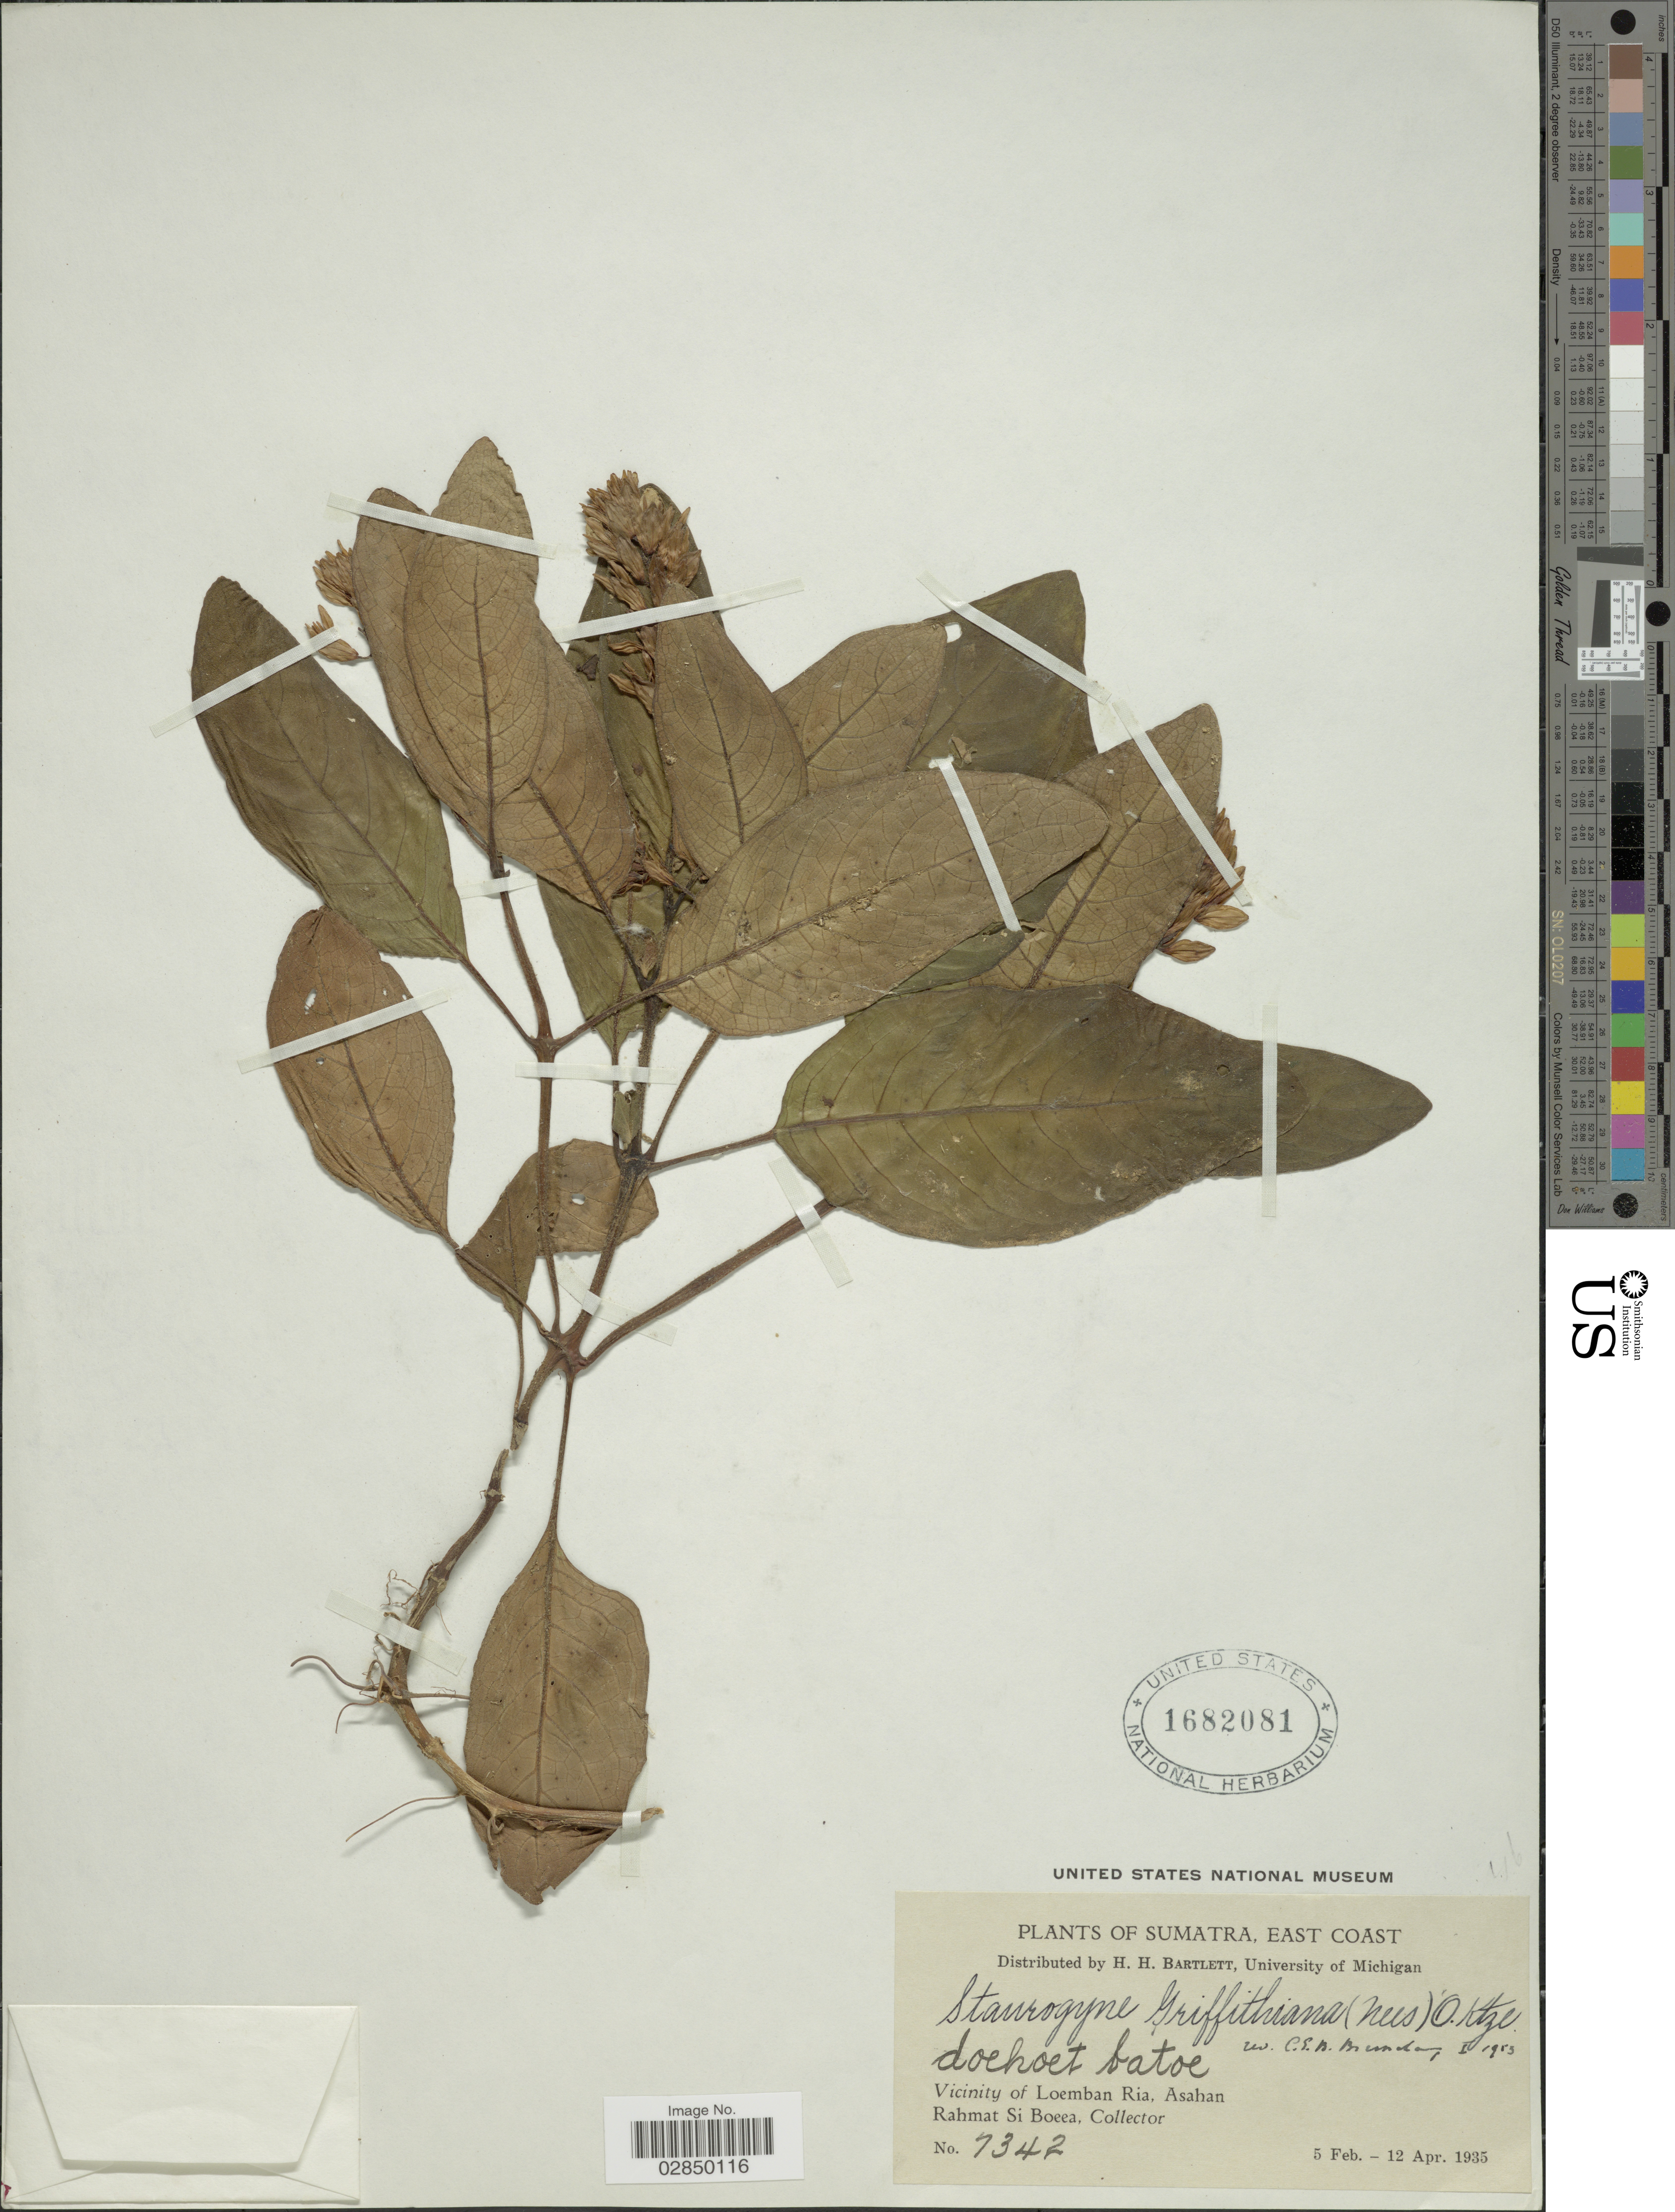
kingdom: Plantae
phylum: Tracheophyta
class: Magnoliopsida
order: Lamiales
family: Acanthaceae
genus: Staurogyne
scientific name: Staurogyne griffithiana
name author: Kuntze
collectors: Rahmat Si Boeea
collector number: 7342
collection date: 1935-02-05/1935-04-12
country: Indonesia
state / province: Sumatra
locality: East Coast. Doehoet batoe. Vicinity of Loemban Ria, Asahan.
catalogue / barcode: US 1682081